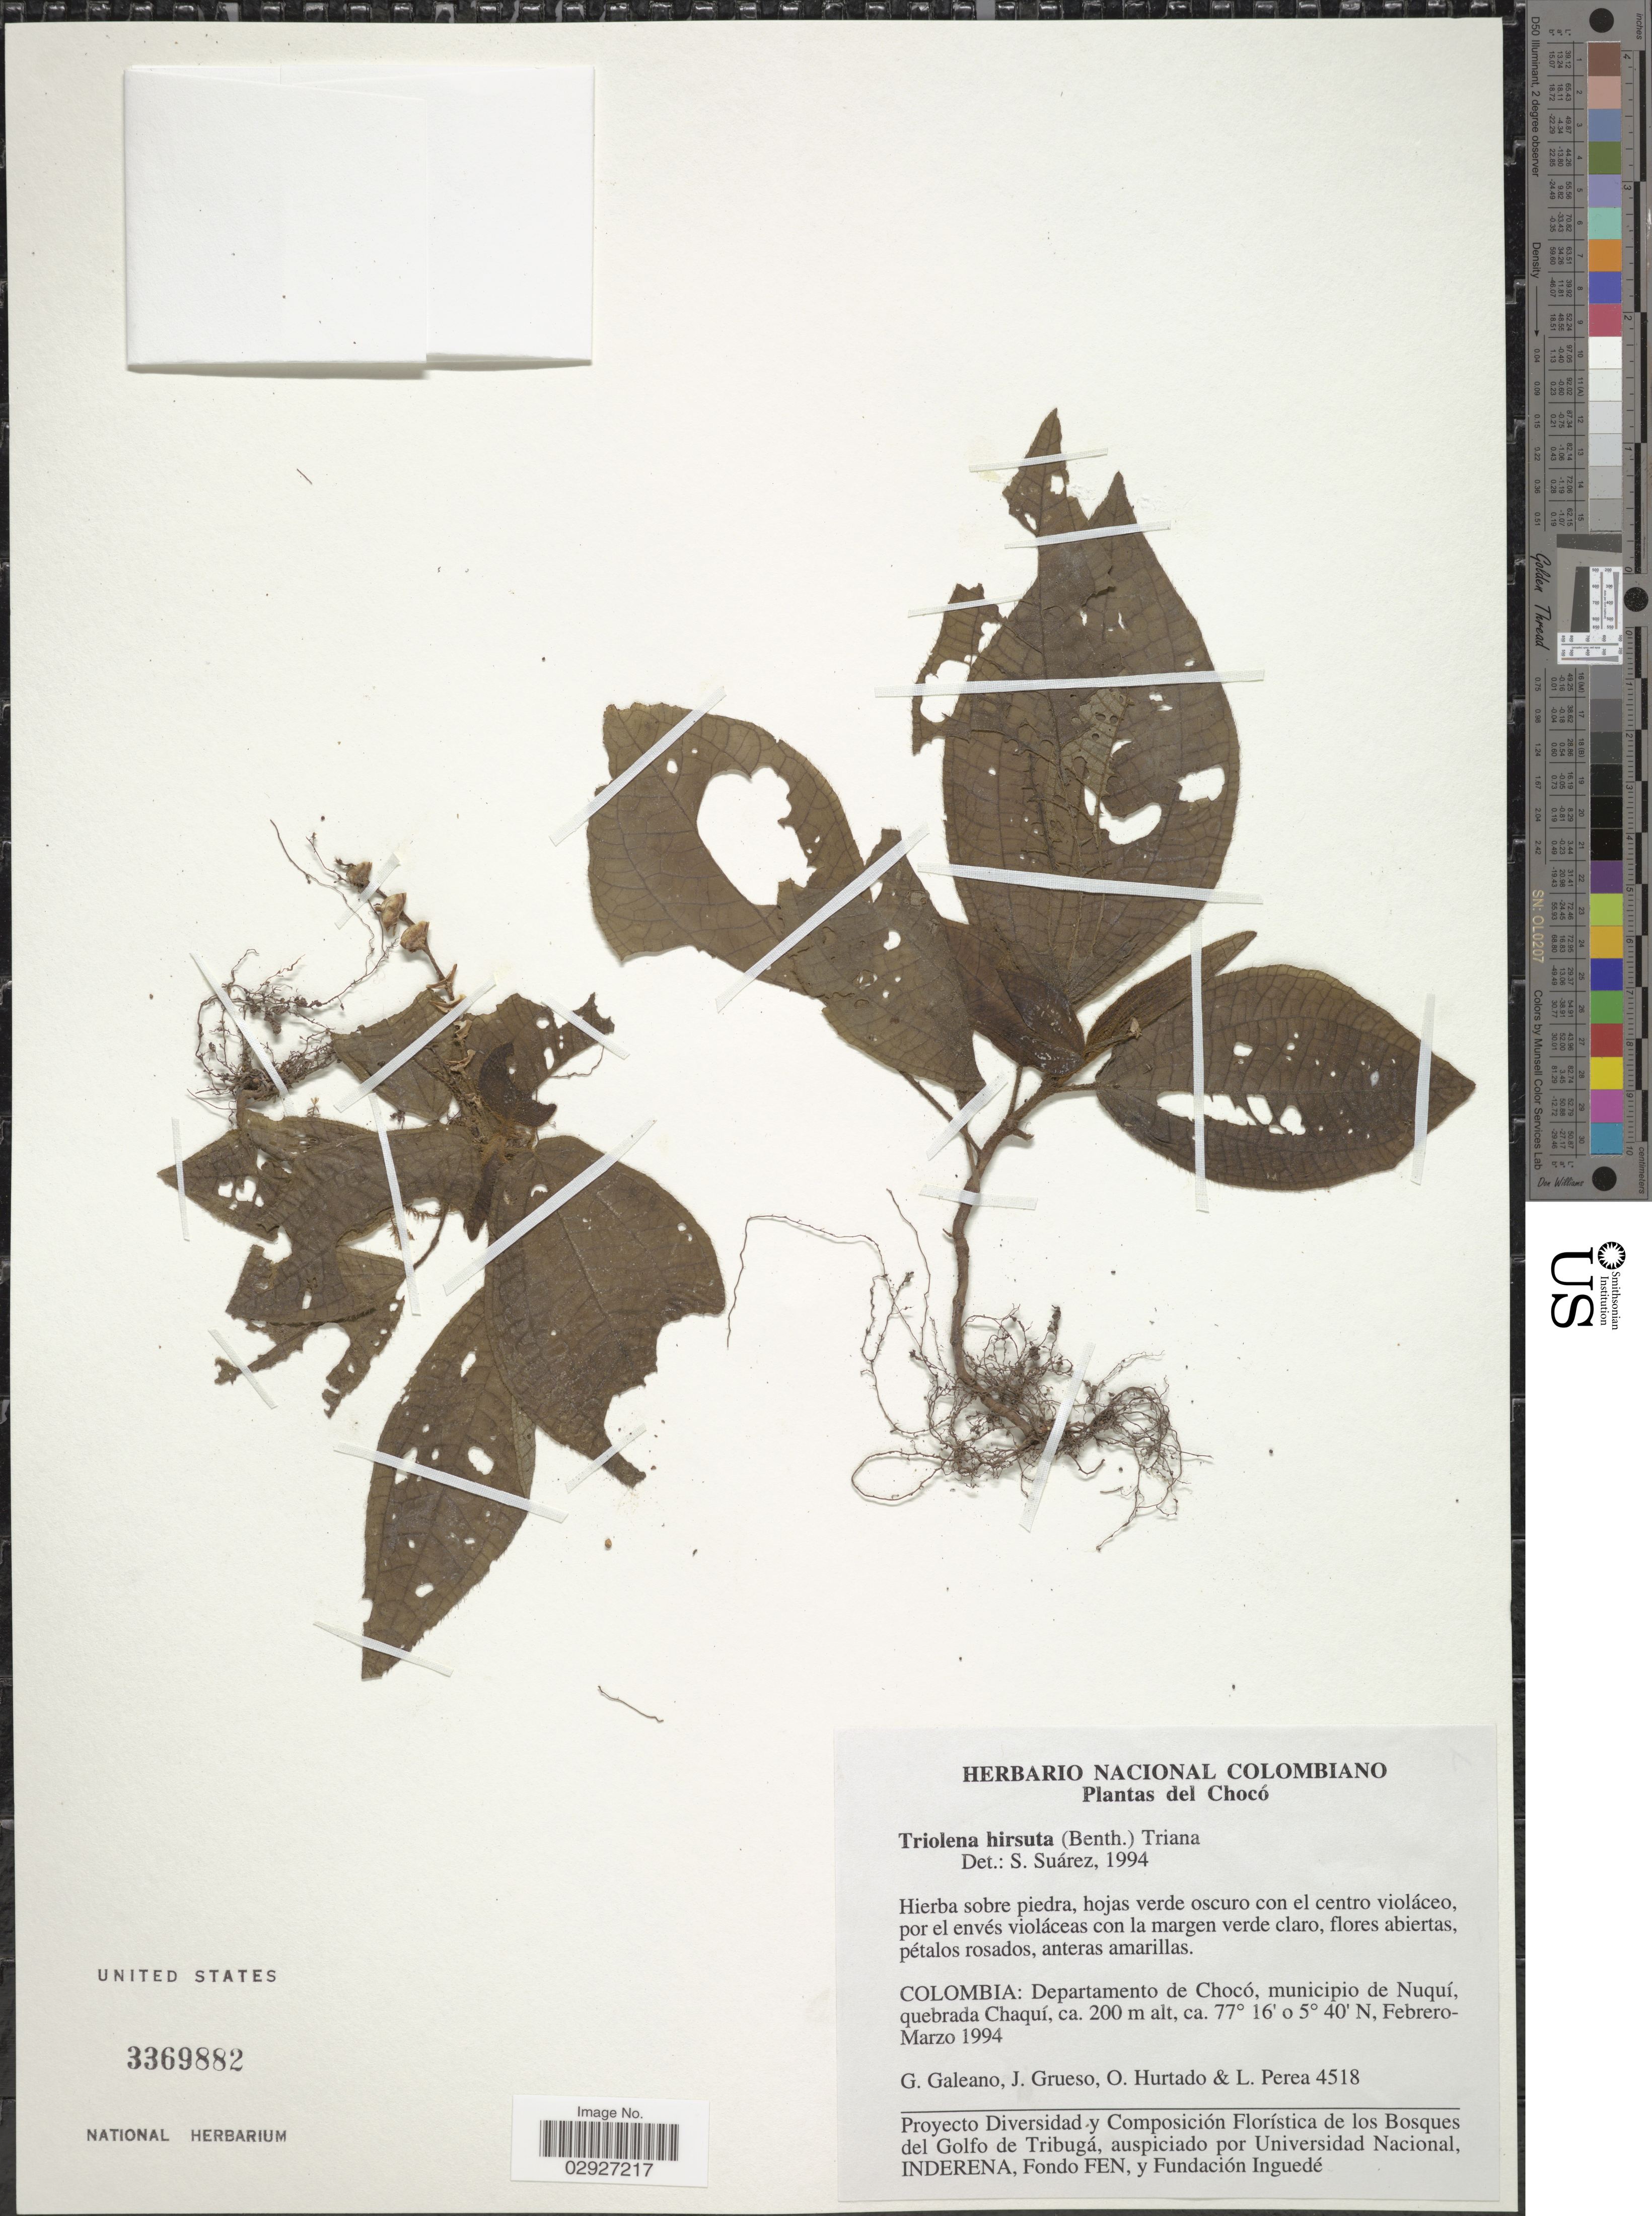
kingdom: Plantae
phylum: Tracheophyta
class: Magnoliopsida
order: Myrtales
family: Melastomataceae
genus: Triolena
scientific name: Triolena hirsuta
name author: (Benth.) Triana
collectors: G. A. Galeano, J. Grueso, O. Hurtado & L. Perea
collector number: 4518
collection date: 1994-02/1994-03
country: Colombia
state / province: Chocó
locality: Departamento de Chocó, municipio de Nuquí, quebrada Chaquí.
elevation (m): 200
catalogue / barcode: US 3369882